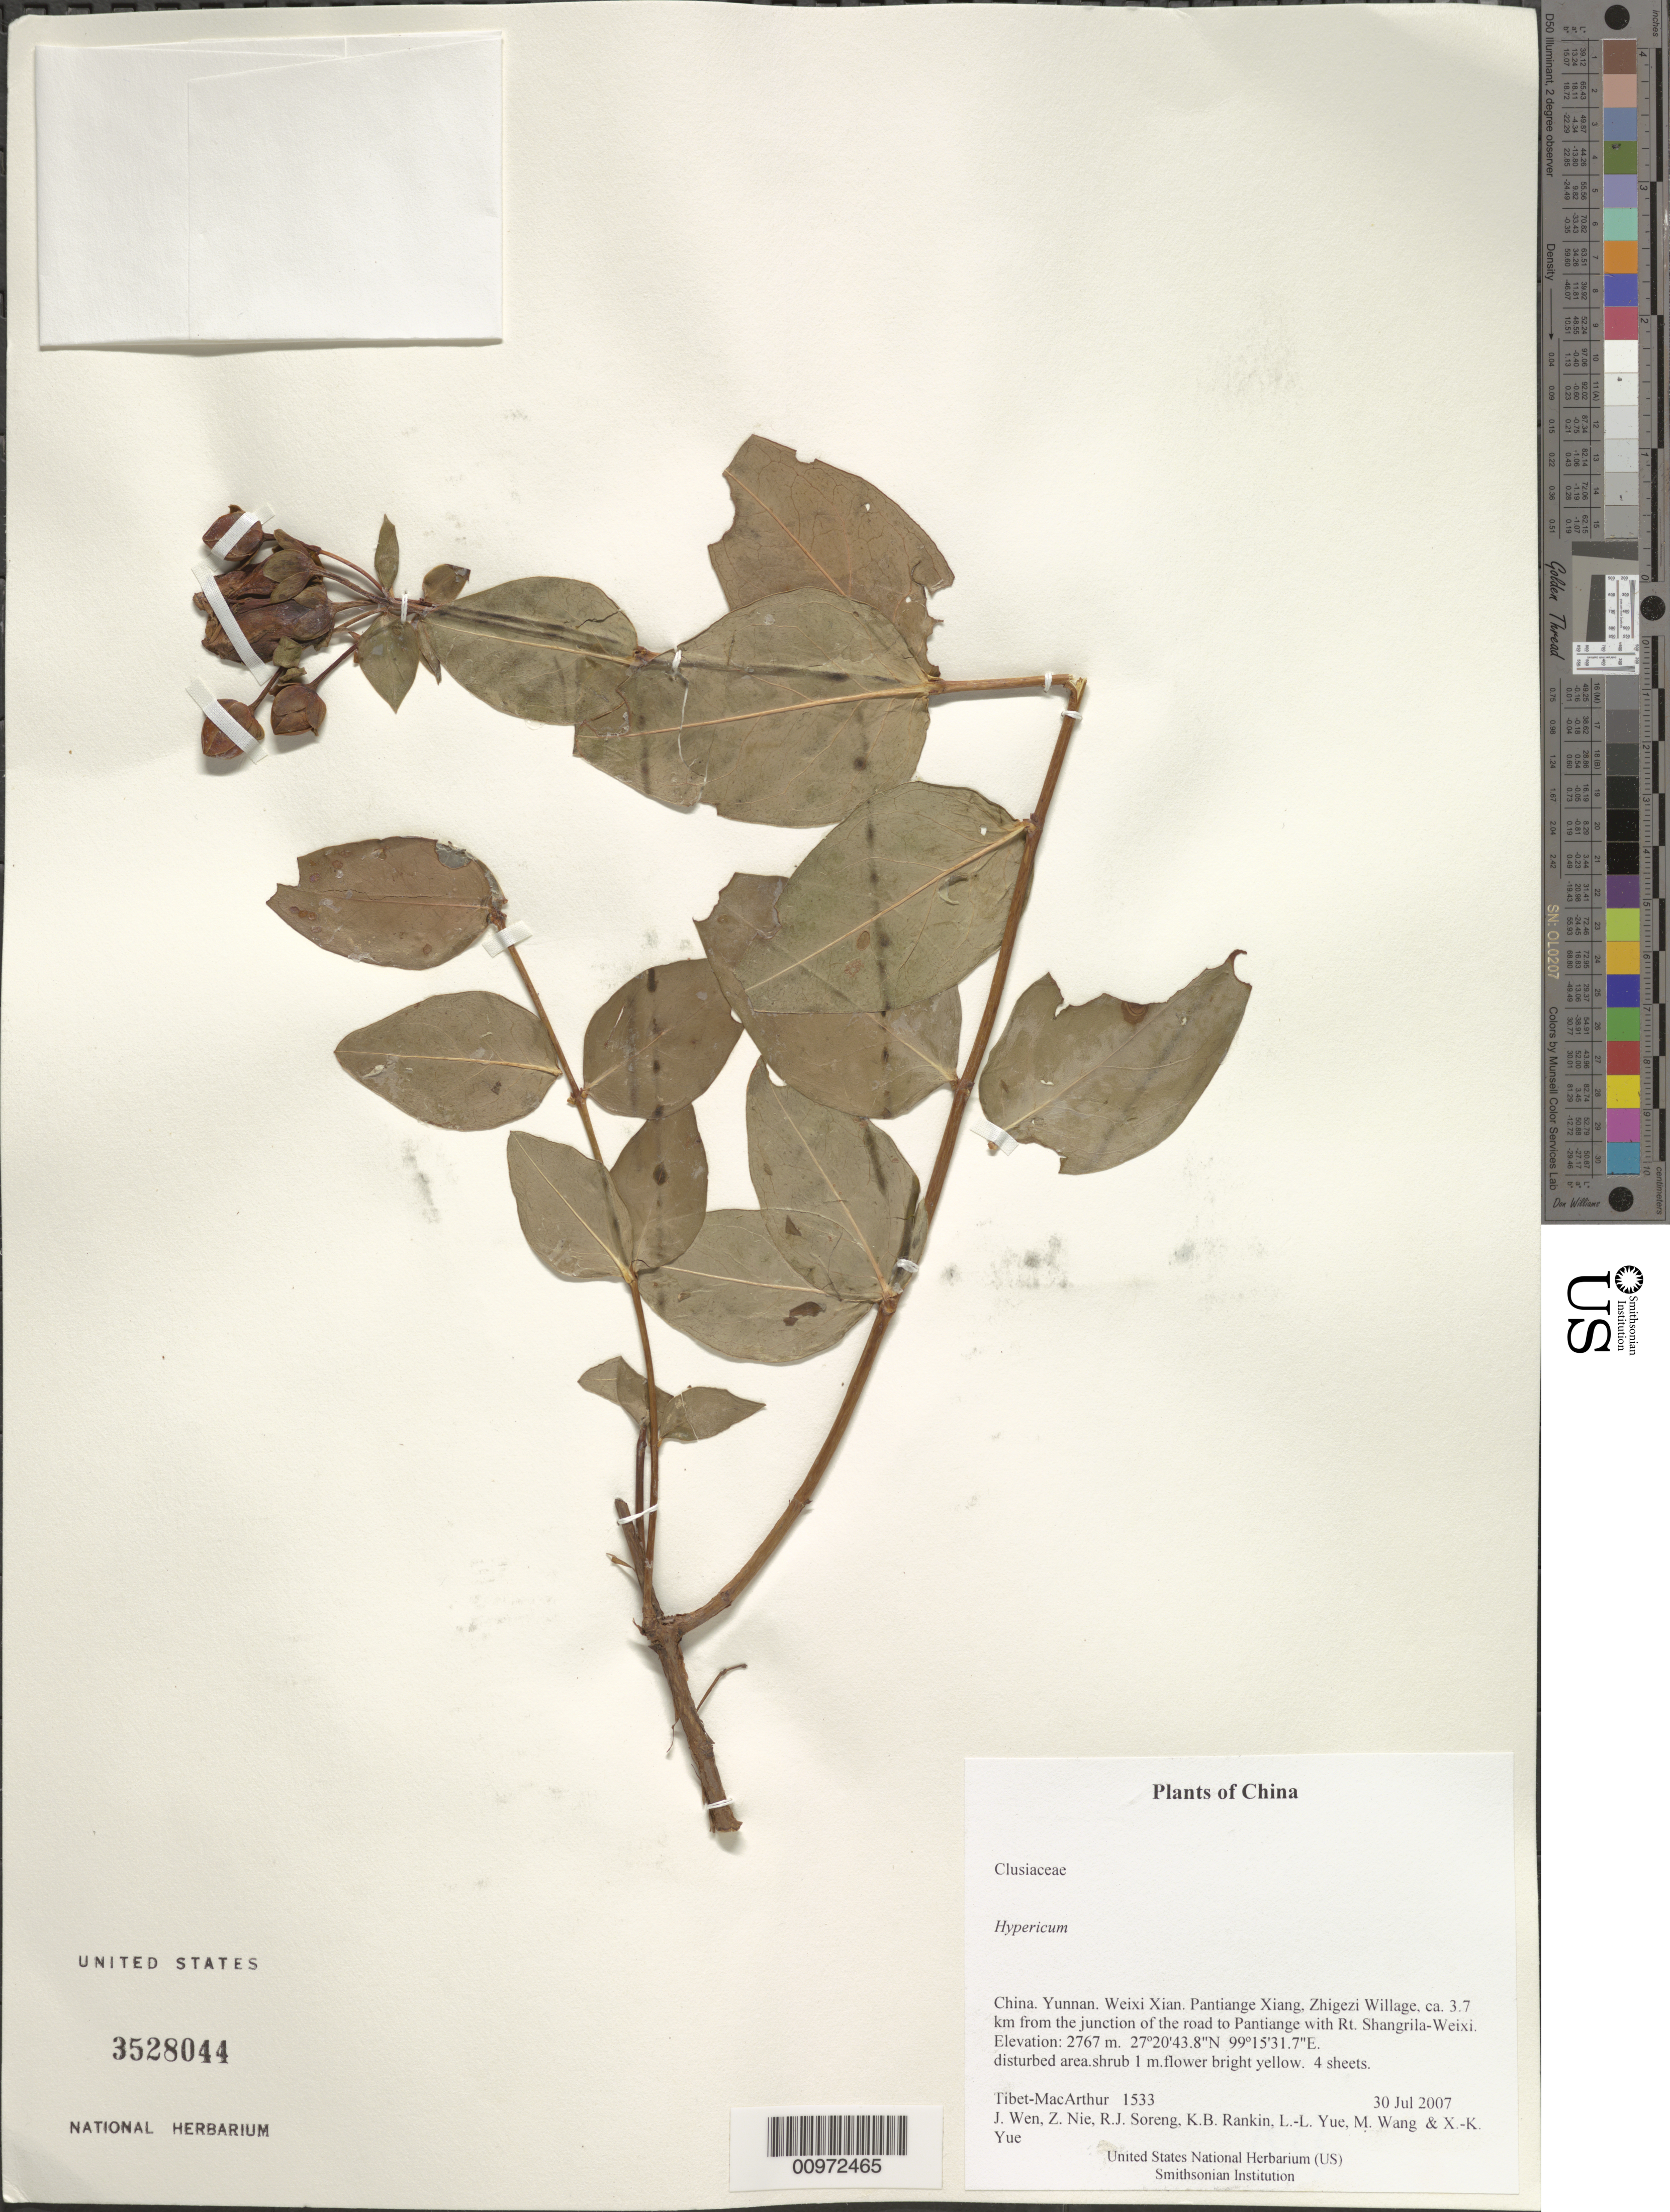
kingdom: Plantae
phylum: Tracheophyta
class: Magnoliopsida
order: Malpighiales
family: Hypericaceae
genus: Hypericum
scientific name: Hypericum sp.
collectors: Tibet-MacArthur, J. Wen, Z. Nie, R. J. Soreng, K. Rankin, L. Yue, M. Wang & X. Yue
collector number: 1533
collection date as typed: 30 Jul 2007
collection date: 2007-07-30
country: China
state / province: Yunnan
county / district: Weixi Xian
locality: Pantiange Xiang, Zhigezi Willage, ca. 3.7 km from the junction of the road to Pantiange with Rt. Shangrila-Weixi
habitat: disturbed area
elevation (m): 2767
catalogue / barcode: US 3528044